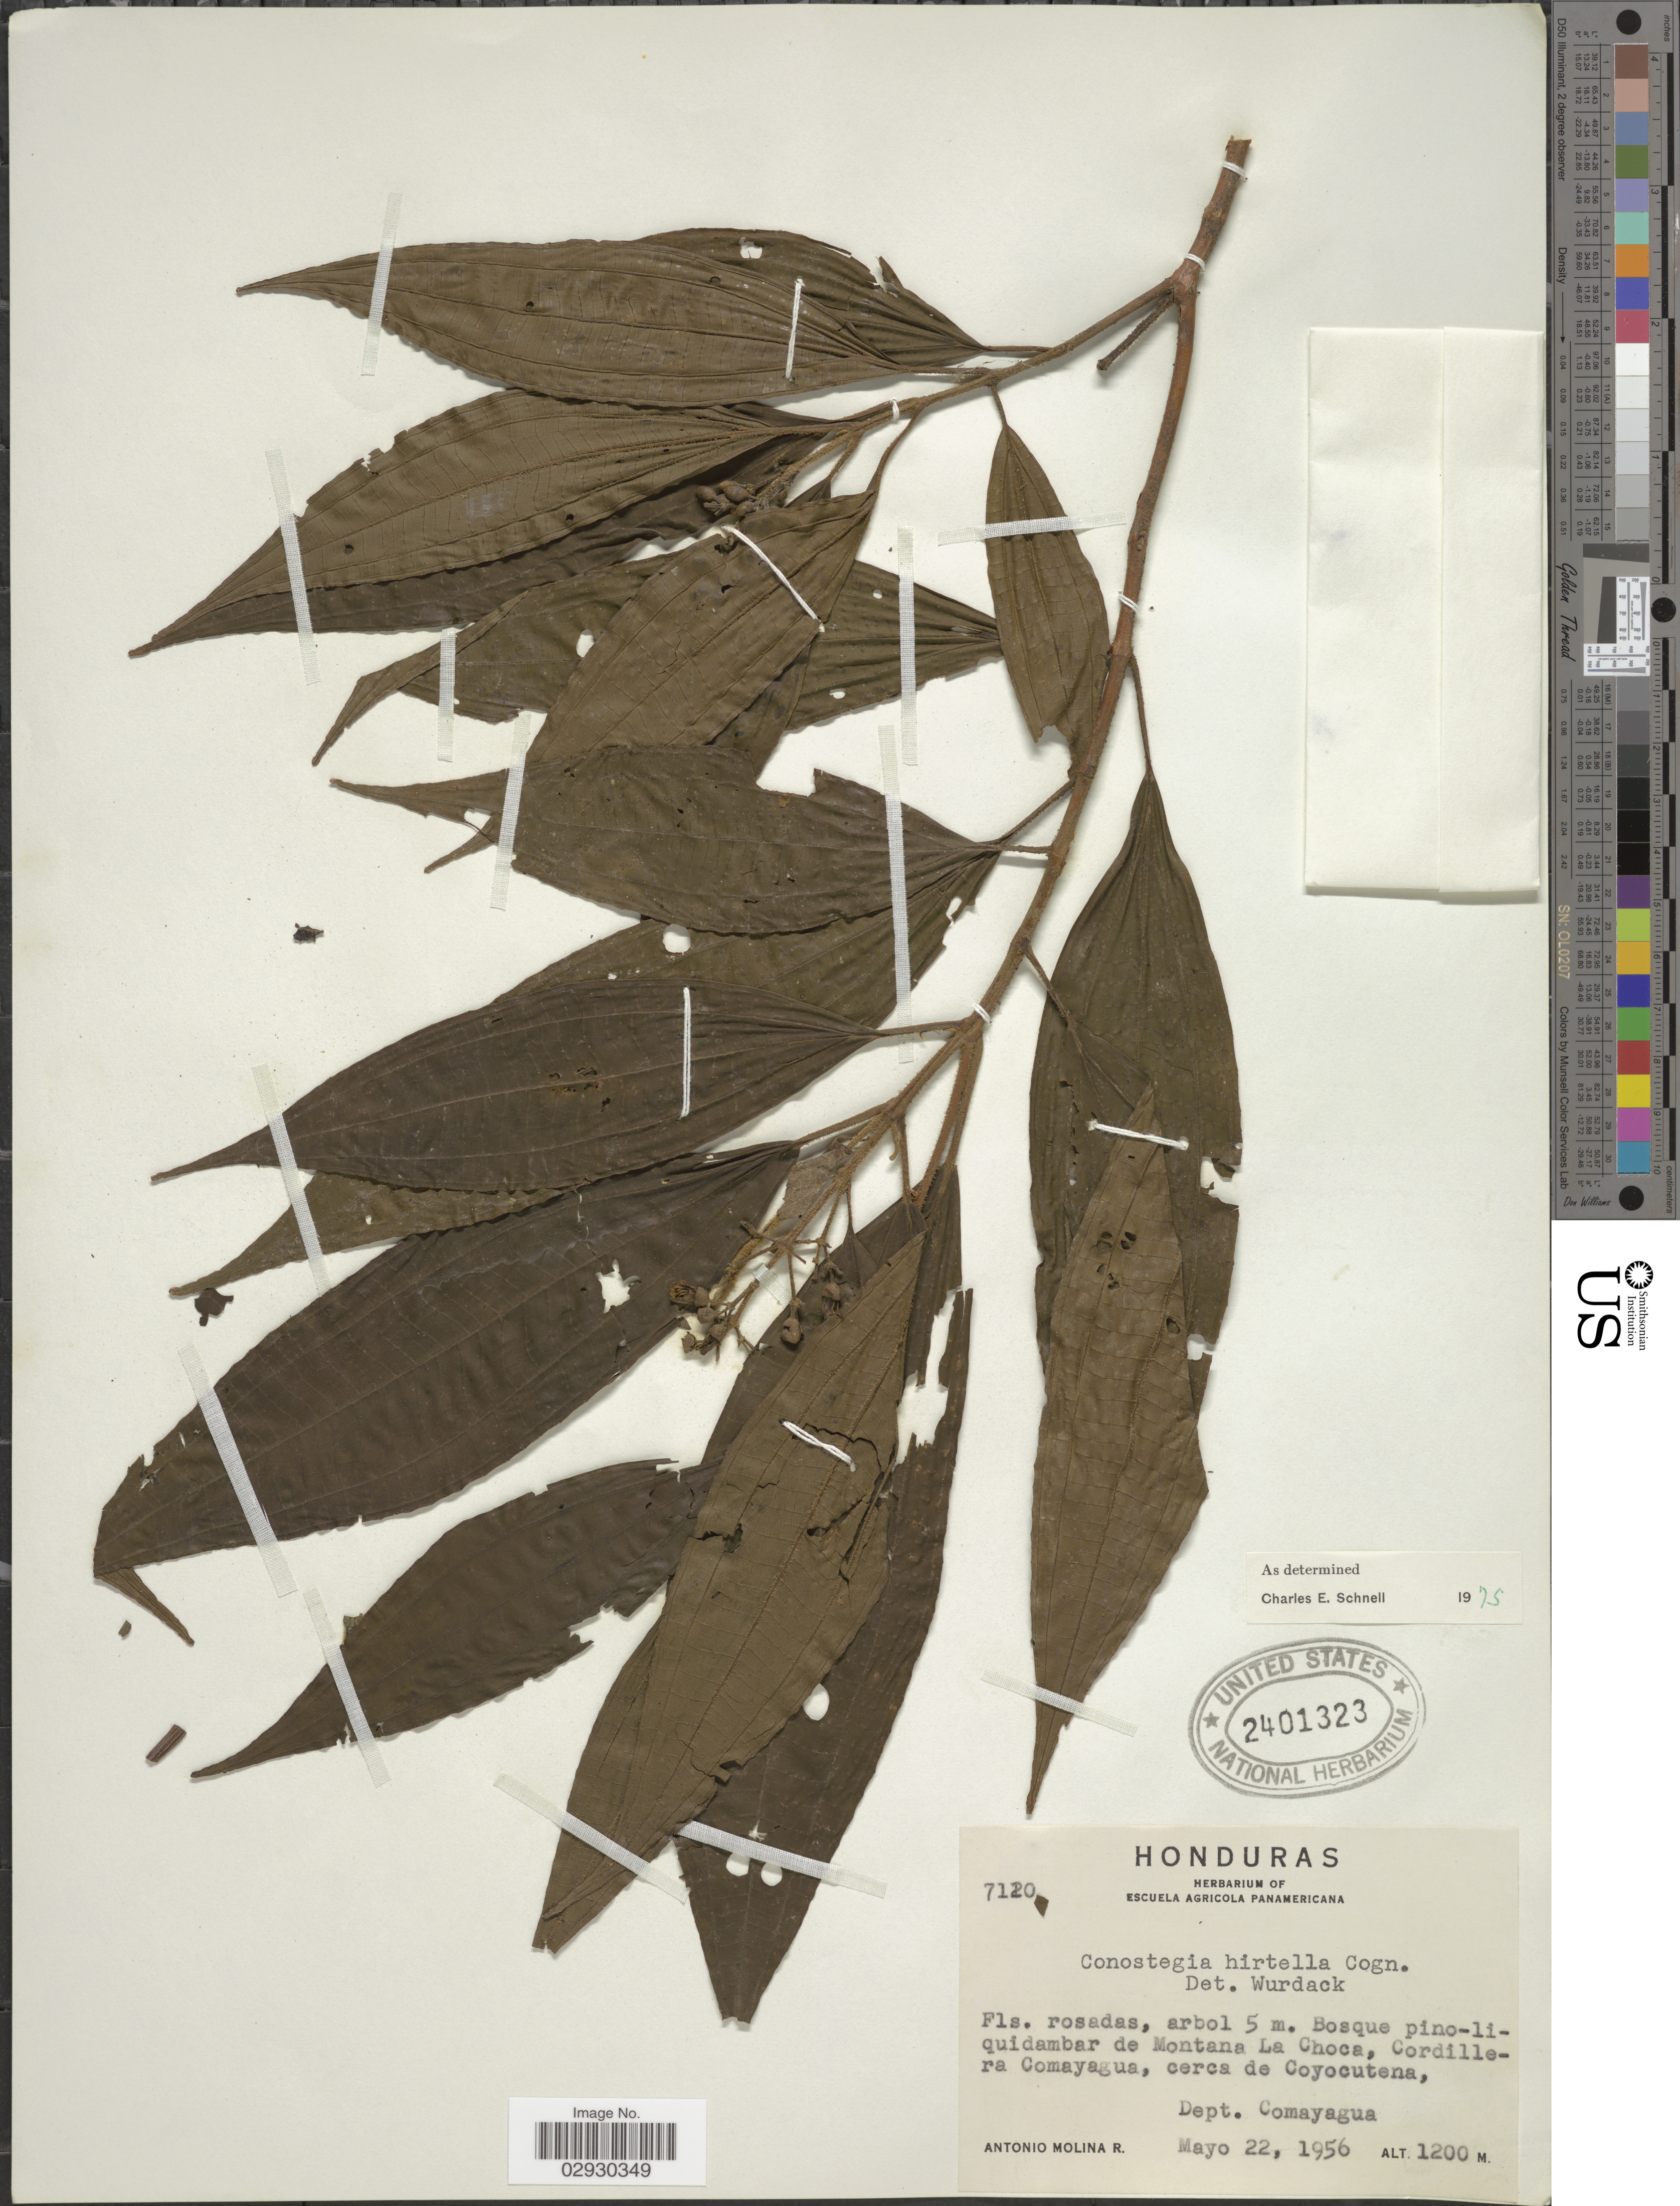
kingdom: Plantae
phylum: Tracheophyta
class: Magnoliopsida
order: Myrtales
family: Melastomataceae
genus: Conostegia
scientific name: Conostegia hirtella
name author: Cogn. in Donn. Sm.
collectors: A. Molina R.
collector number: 7120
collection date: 1956-05-22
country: Honduras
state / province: Comayagua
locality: Bosque pino-liquidambar de Montana La Choca, Cordillera Comayagua, cerca de Coyocutena, Dept. Comayagua.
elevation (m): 1200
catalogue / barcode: US 2401323